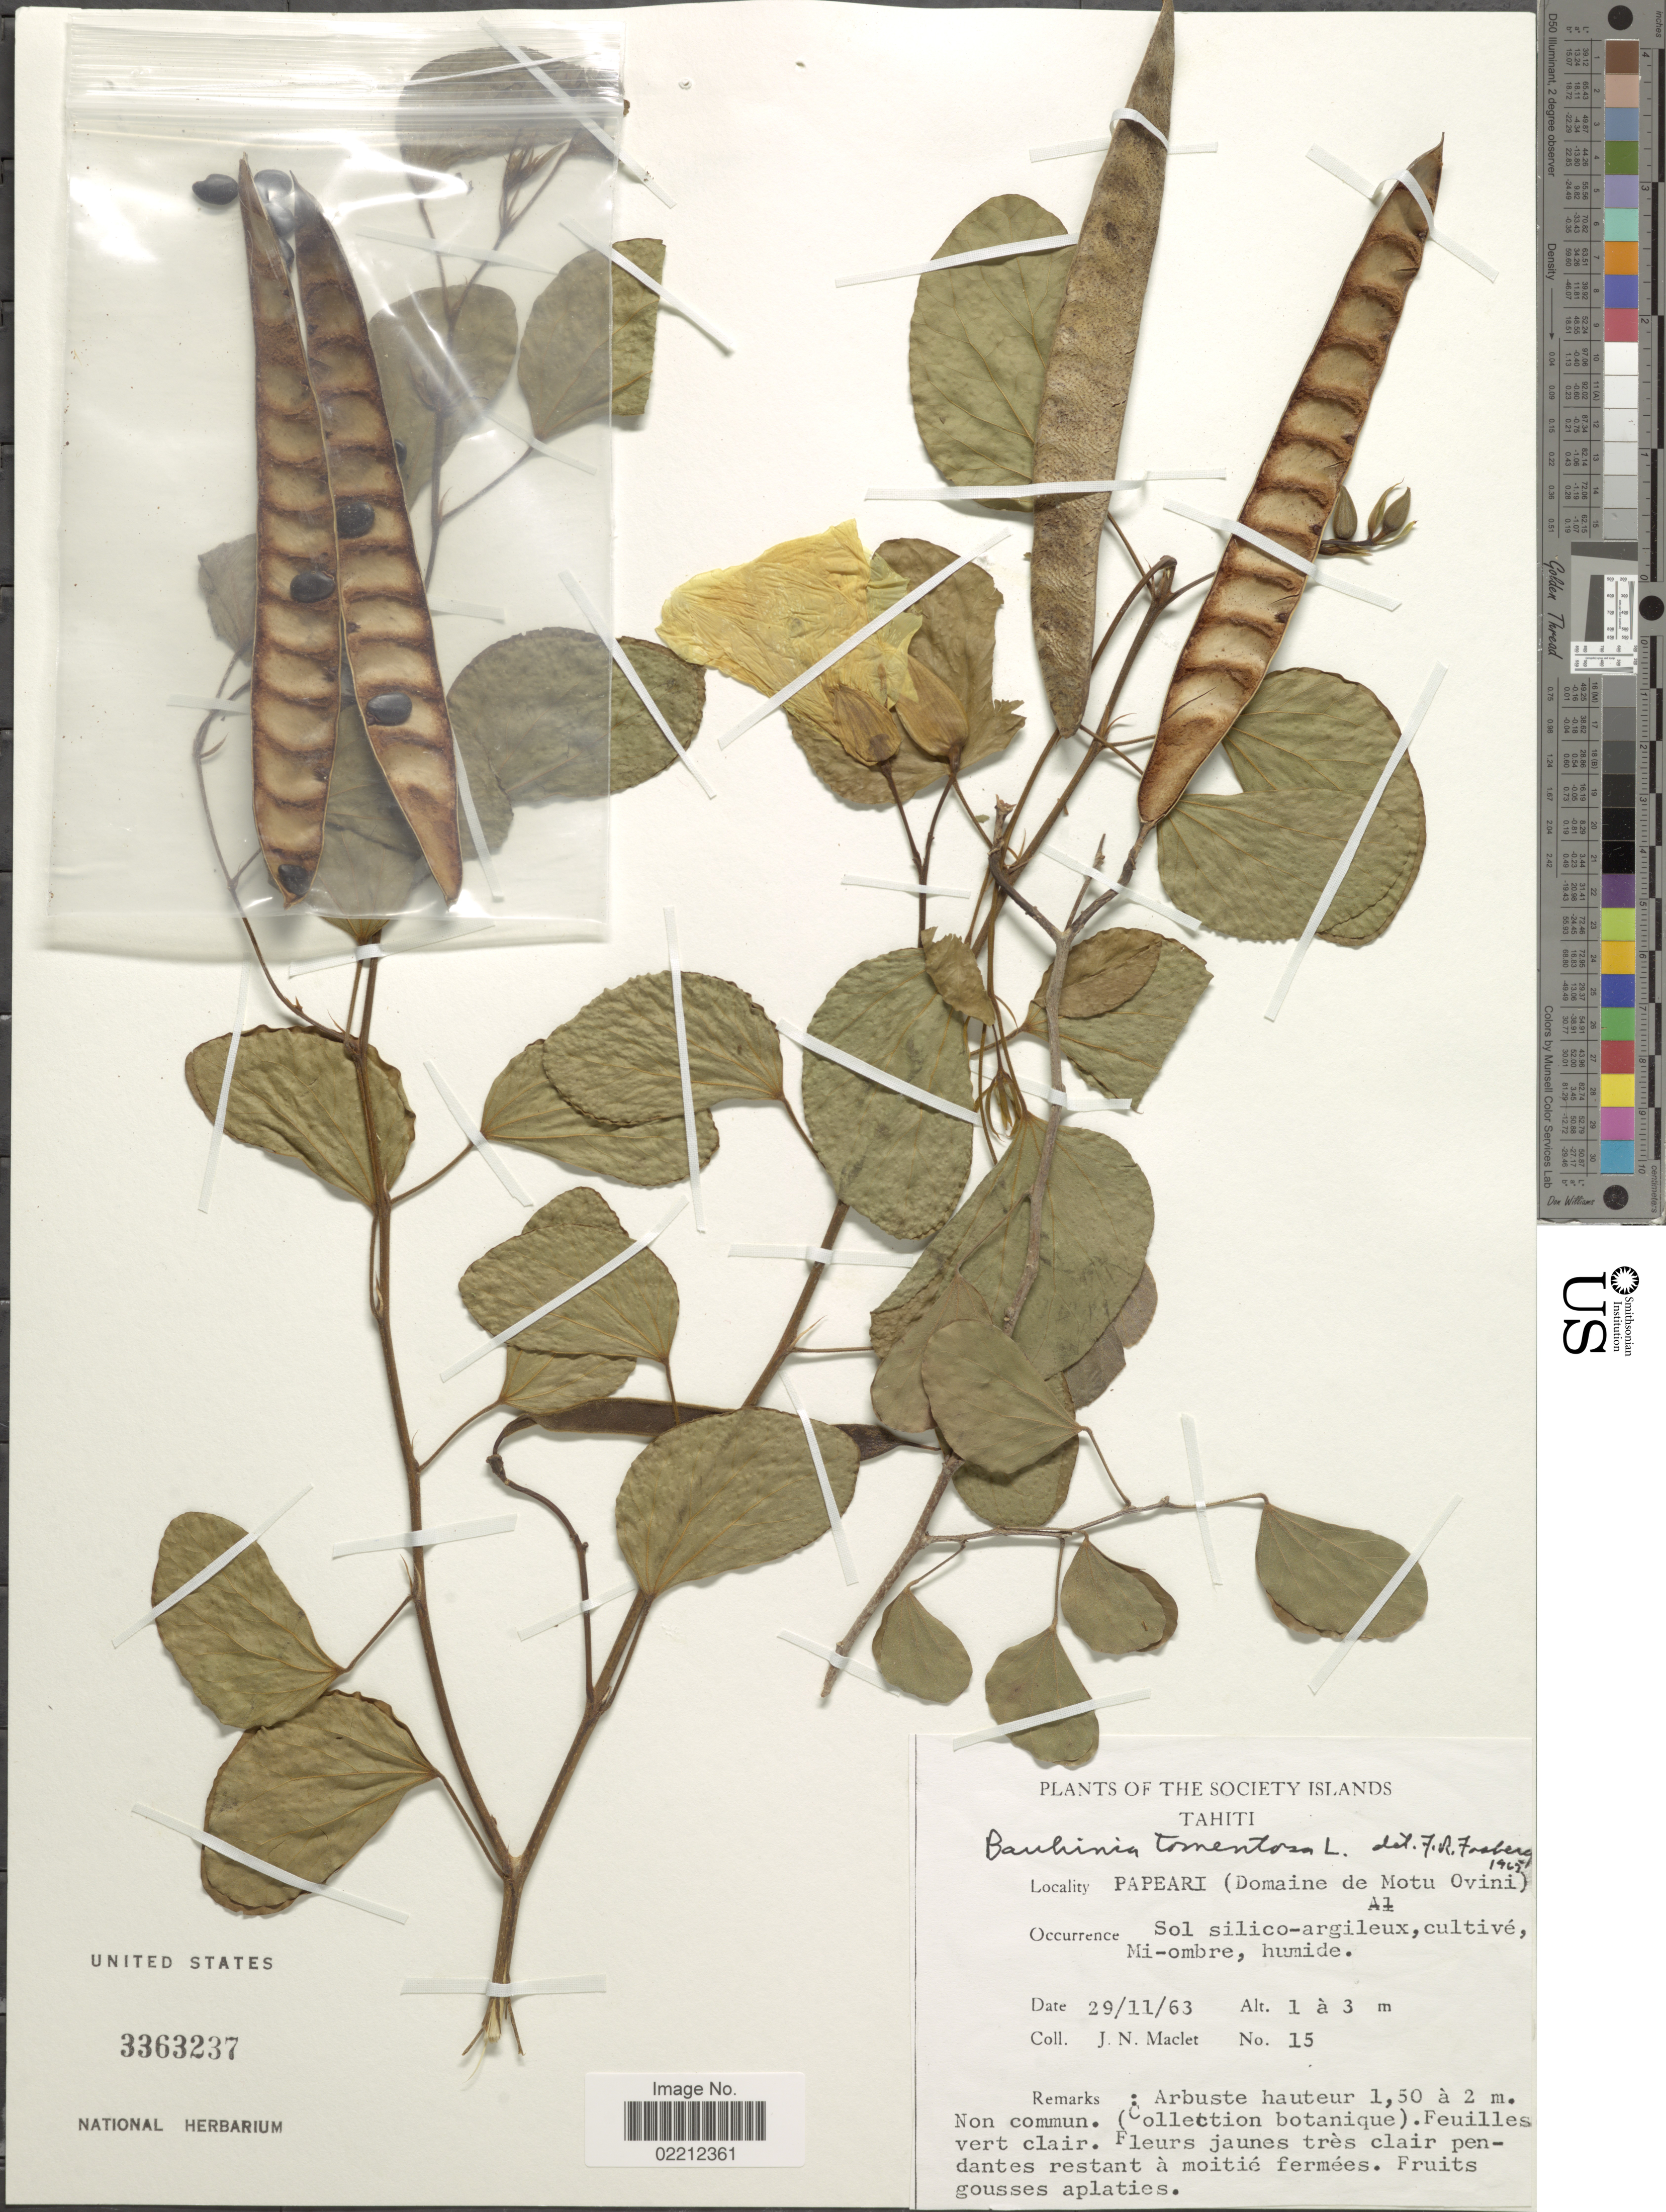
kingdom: Plantae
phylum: Tracheophyta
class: Magnoliopsida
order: Fabales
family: Fabaceae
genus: Bauhinia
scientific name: Bauhinia tomentosa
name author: L.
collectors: J. Maclet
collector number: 15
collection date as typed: Transcribed d/m/y: 29/11/63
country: French Polynesia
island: Tahiti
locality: Society Islands. Tahiti. Papeari (Domaine de Motu Ovini)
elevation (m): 1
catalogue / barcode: US 3363237